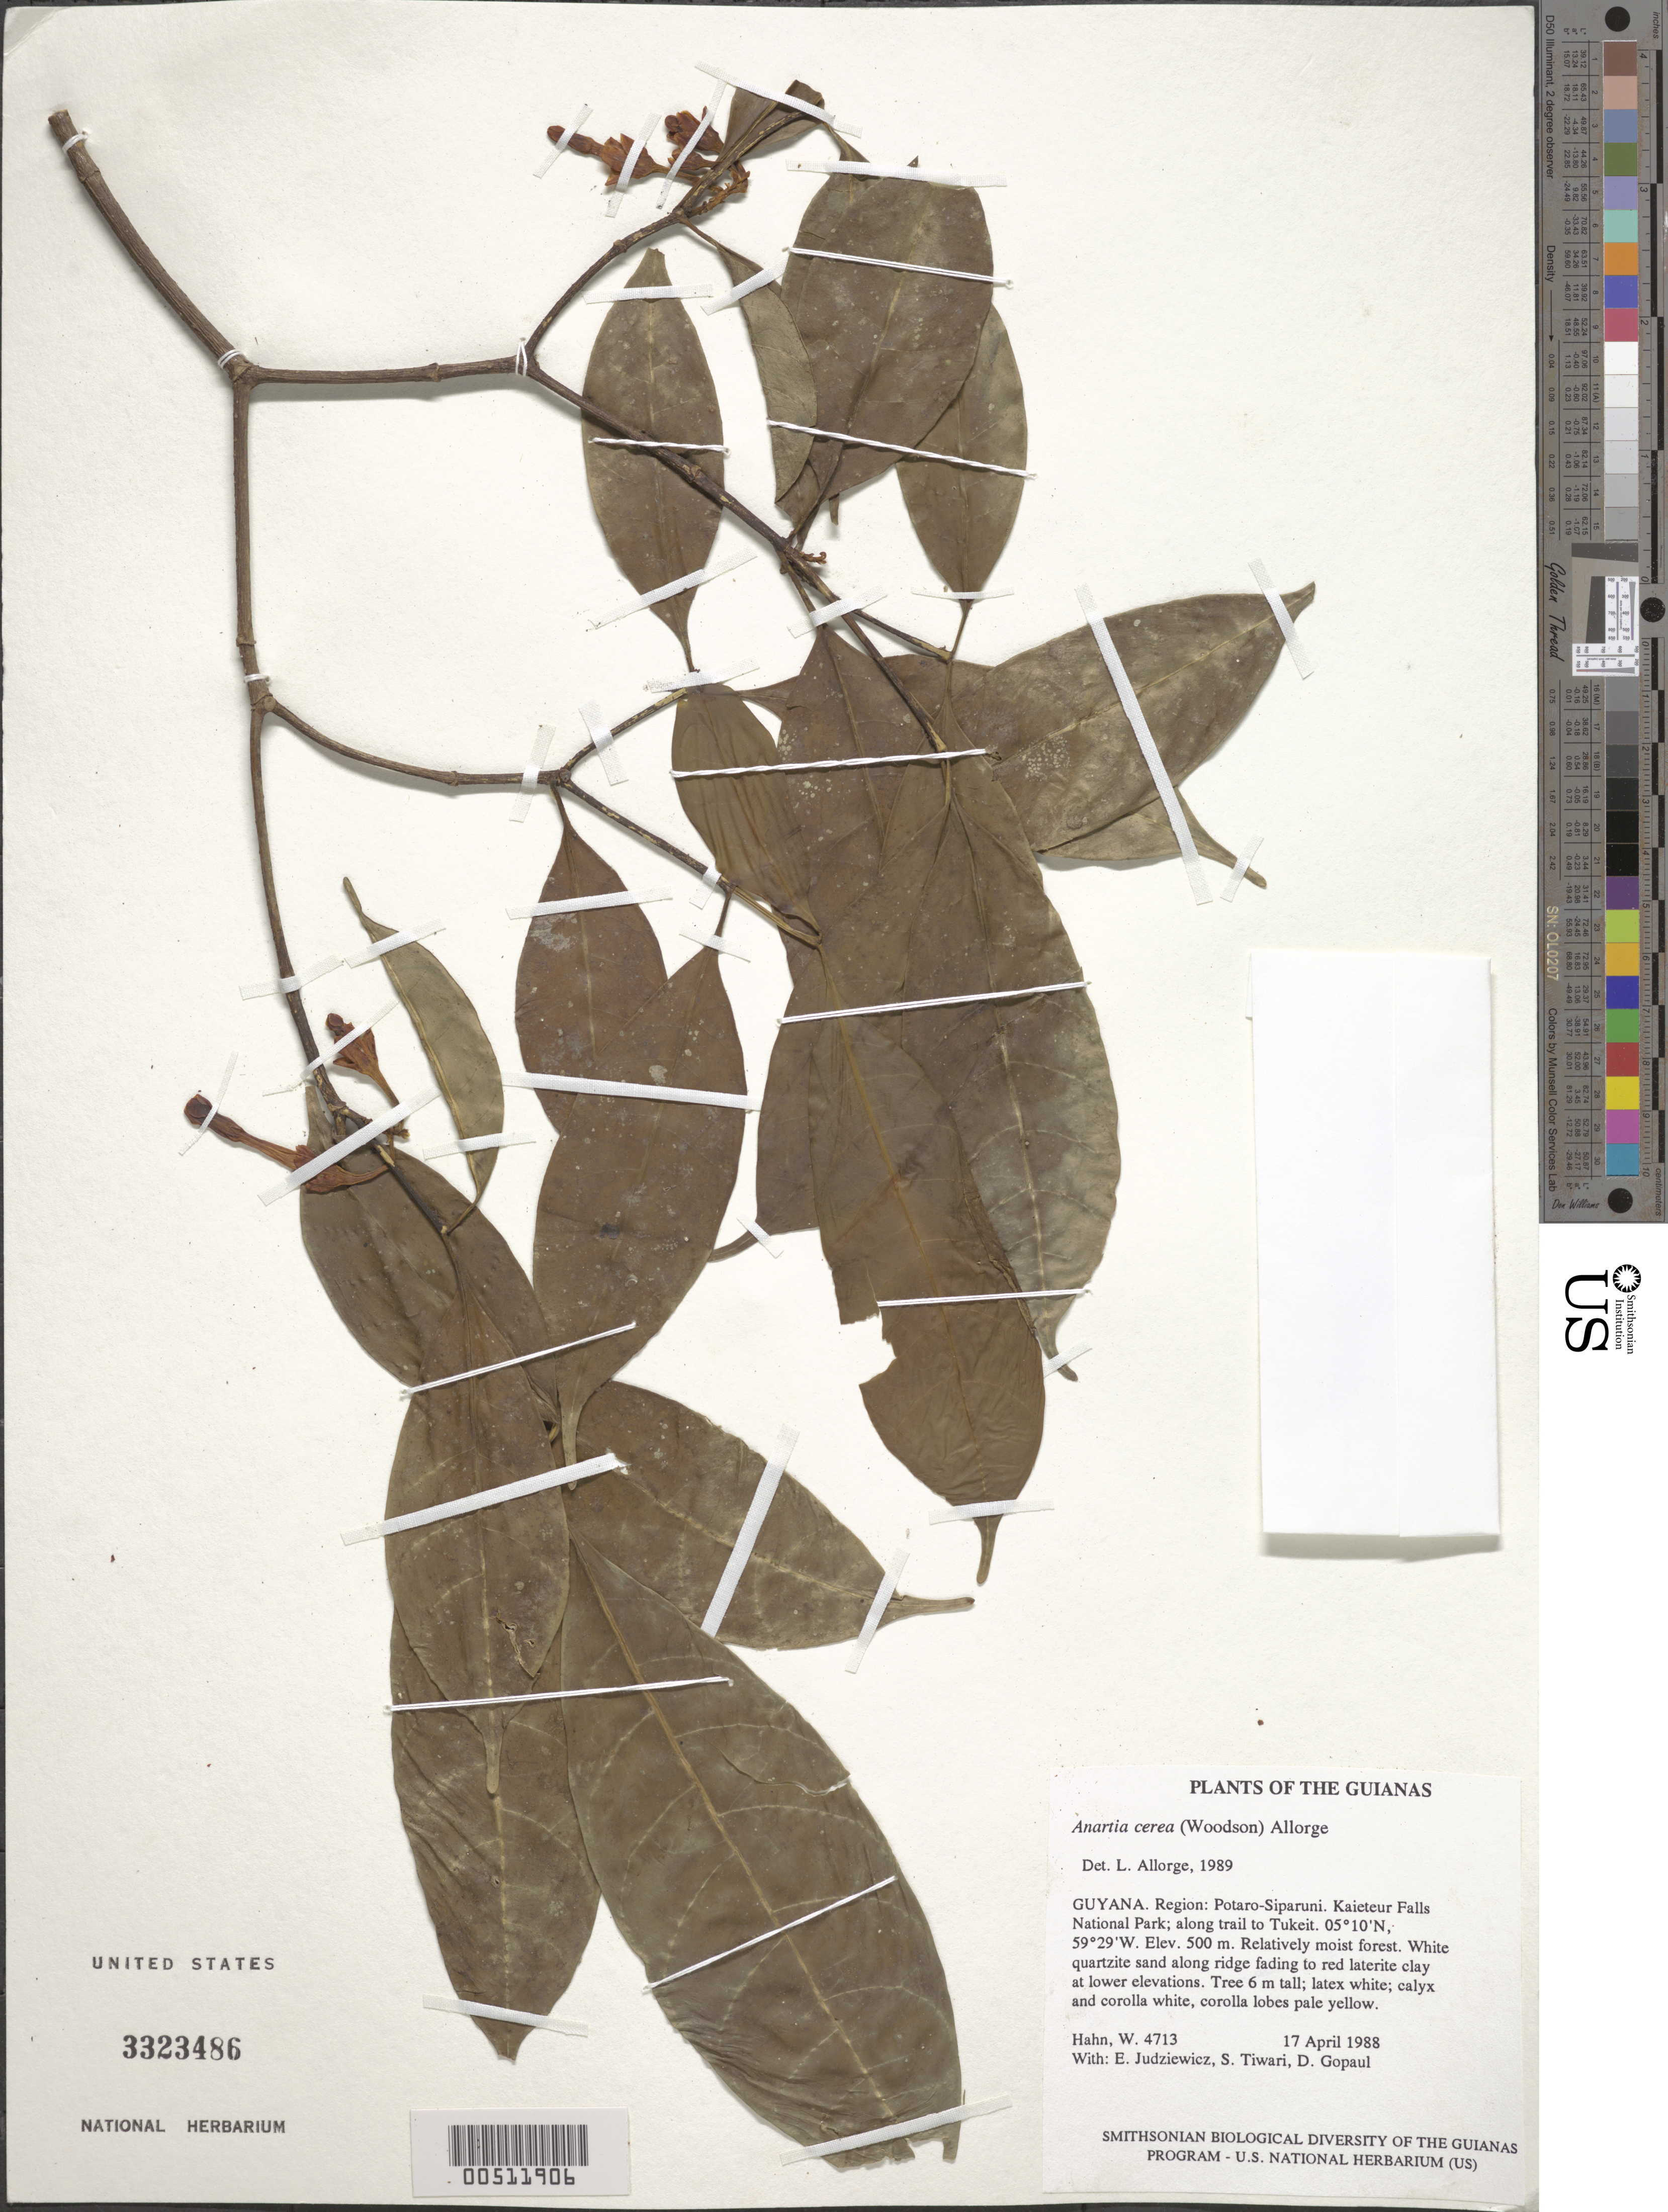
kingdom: Plantae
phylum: Tracheophyta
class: Magnoliopsida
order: Gentianales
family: Apocynaceae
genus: Anartia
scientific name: Anartia cerea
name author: (Woodson) L. Allorge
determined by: Allorge, L.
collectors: W. Hahn, E. J. Judziewicz, S. Tiwari & D. Gopaul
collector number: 4713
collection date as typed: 17 April 1988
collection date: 1988-04-17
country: Guyana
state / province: Potaro-Siparuni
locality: Kaieteur Falls National Park; along trail to Tukeit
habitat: Relatively moist forest. White quartzite sand along ridge fading to red laterite clay at lower elevations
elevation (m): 500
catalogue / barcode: US 3323486